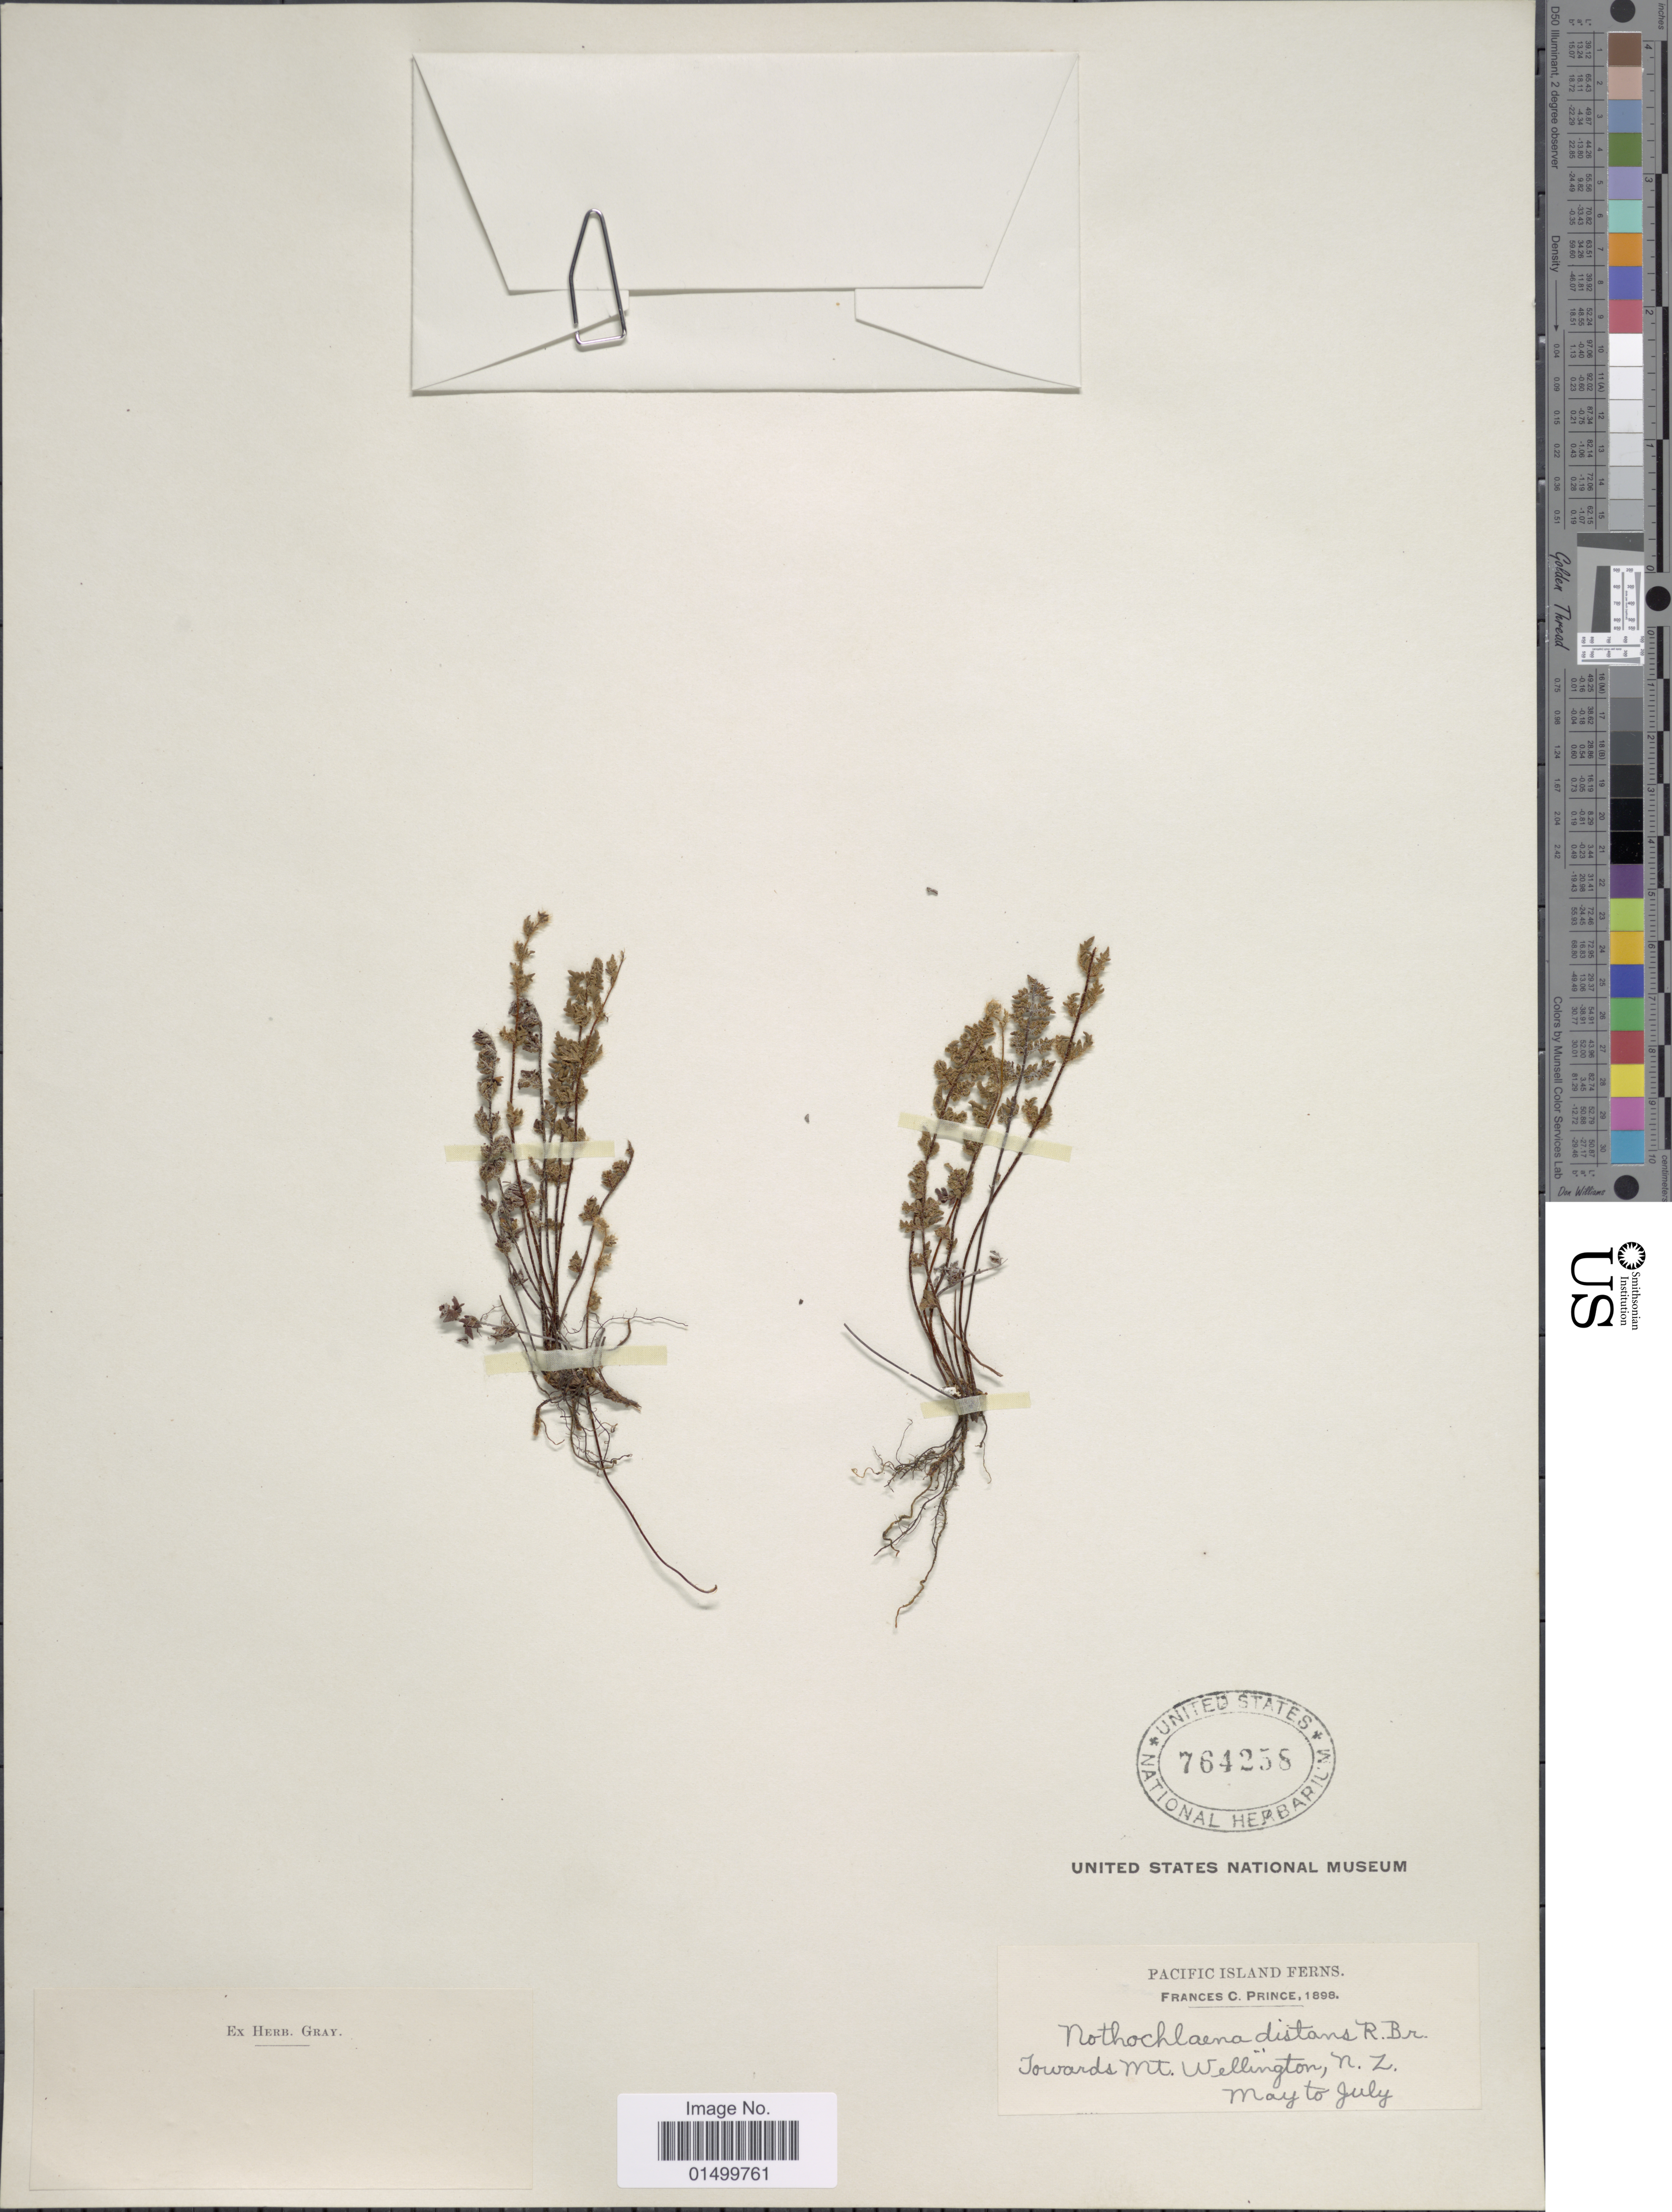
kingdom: Plantae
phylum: Tracheophyta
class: Polypodiopsida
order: Polypodiales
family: Pteridaceae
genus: Cheilanthes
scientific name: Cheilanthes distans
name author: Mett.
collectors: F. Prince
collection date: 1898-05/1898-07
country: New Zealand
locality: Toward Mt Wellington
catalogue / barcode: US 764258